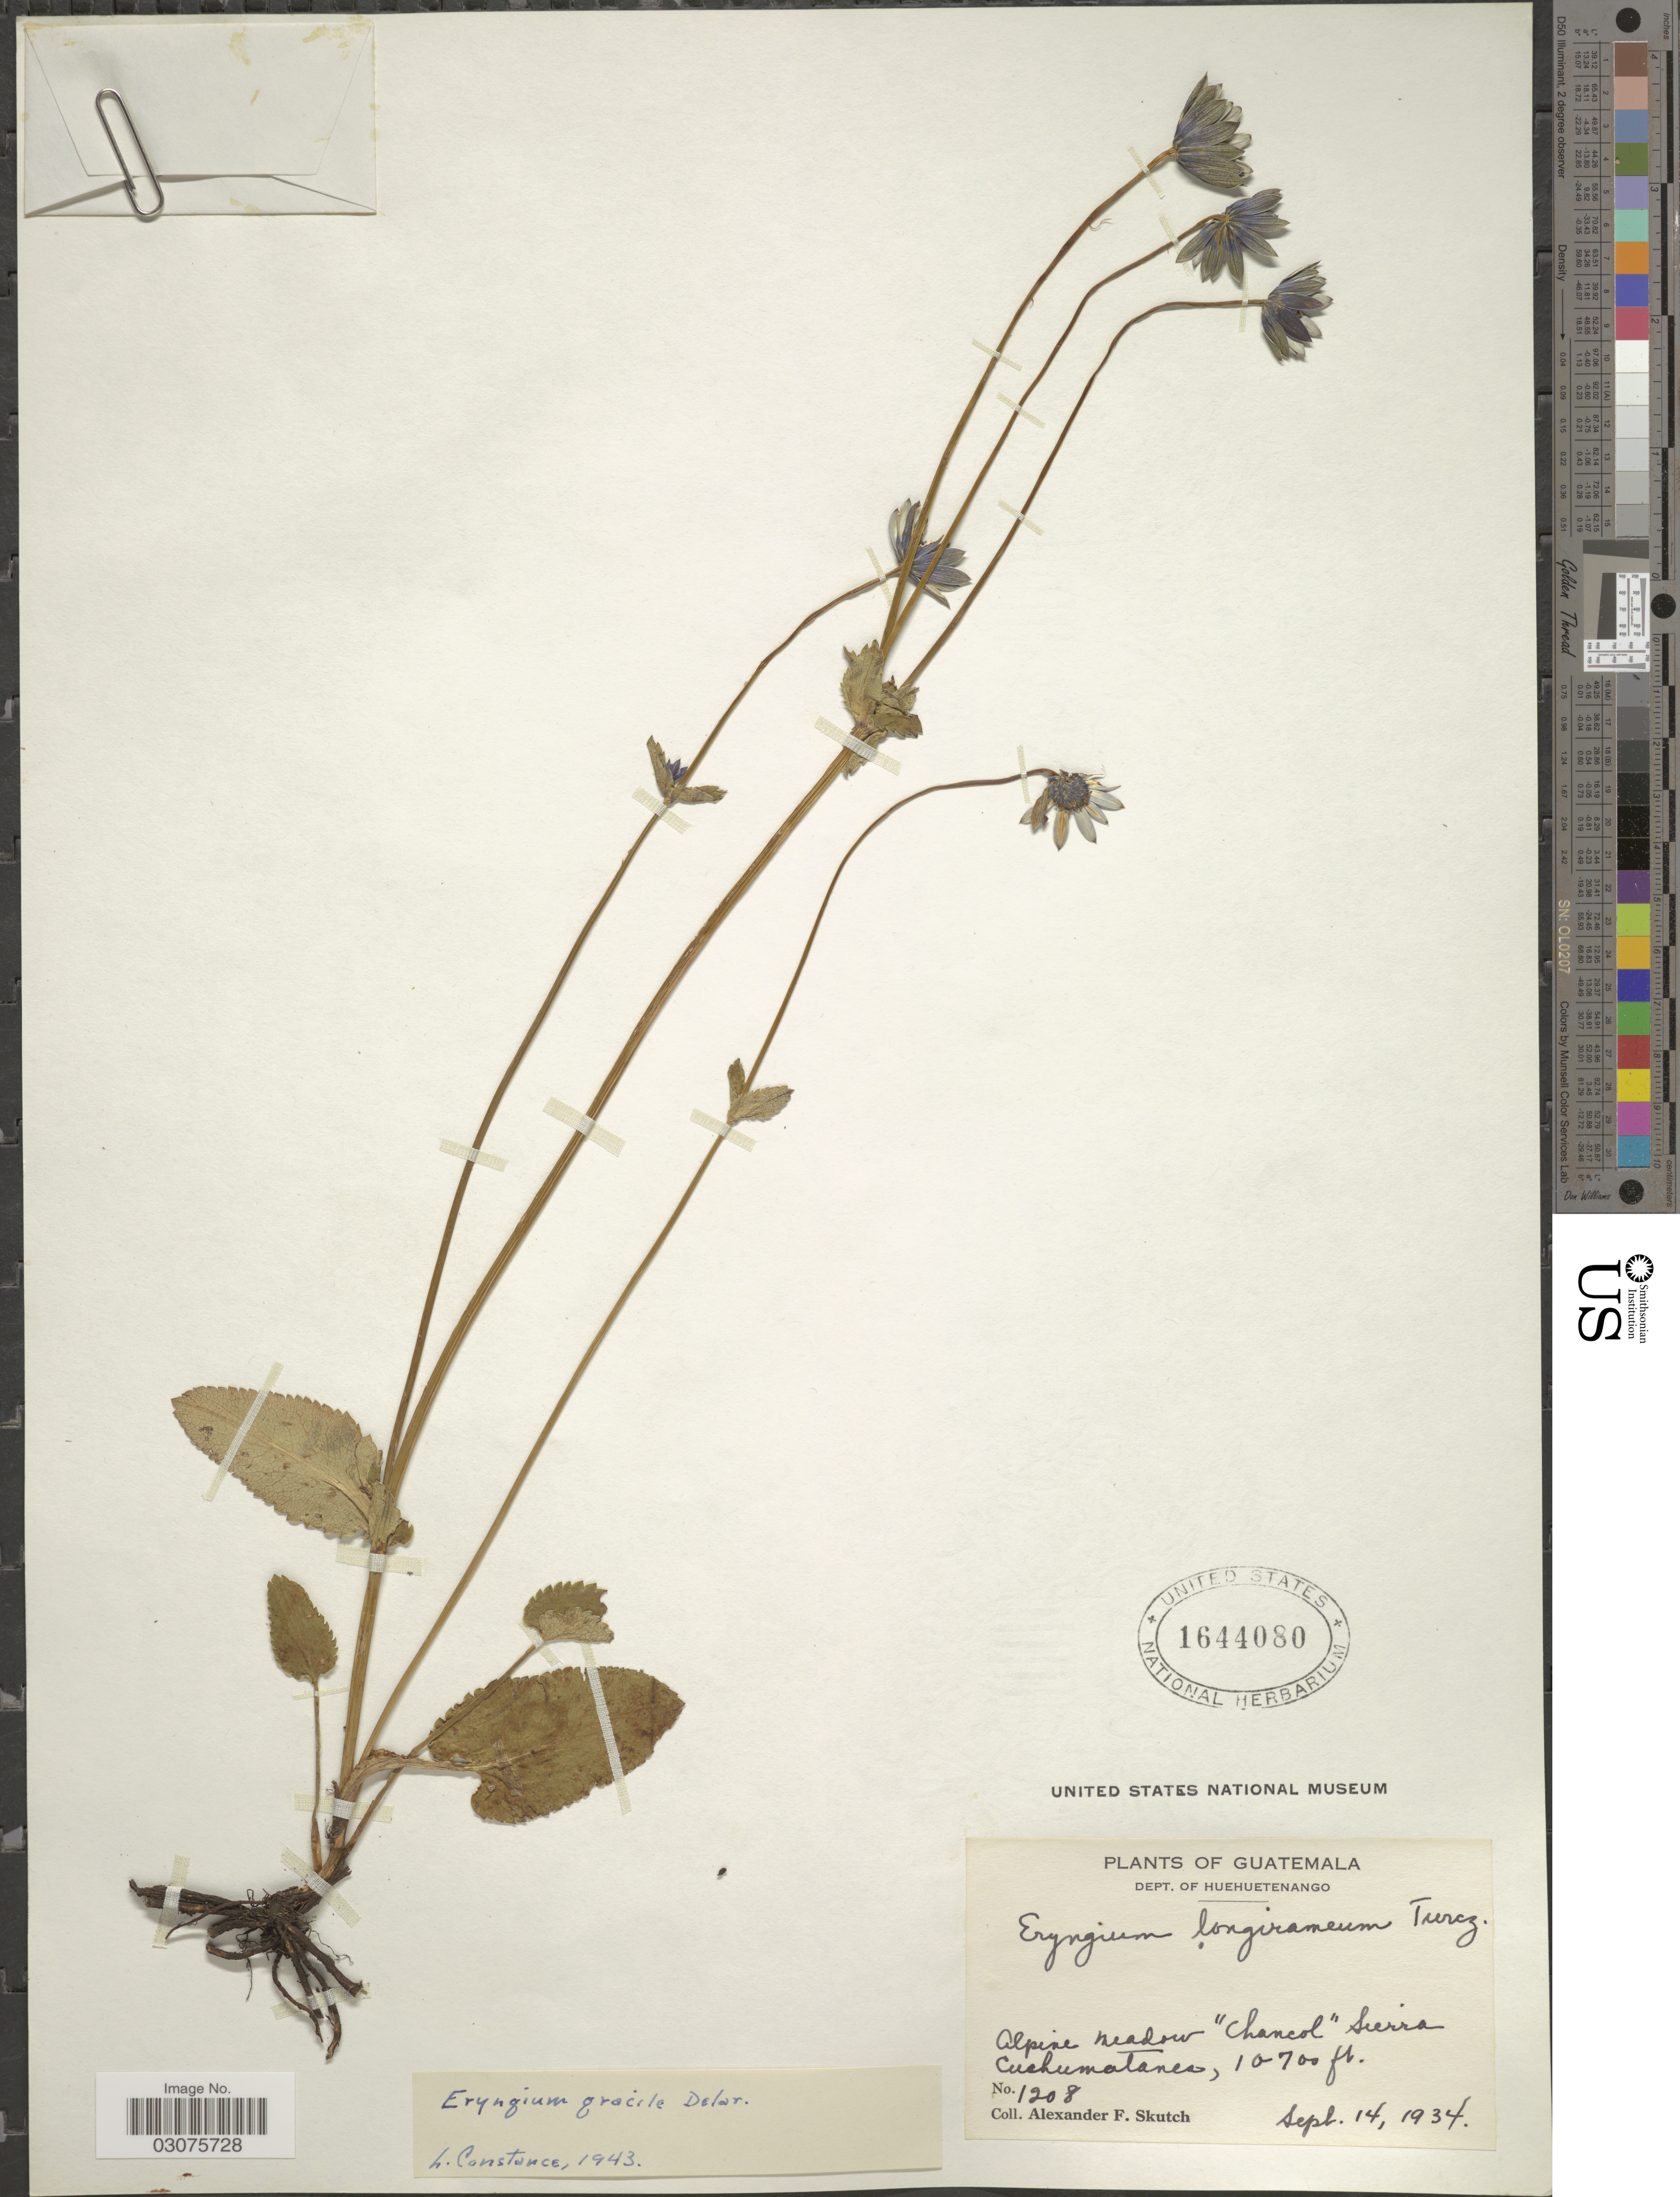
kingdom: Plantae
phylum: Tracheophyta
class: Magnoliopsida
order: Apiales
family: Apiaceae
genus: Eryngium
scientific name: Eryngium gracile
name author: F. Delaroche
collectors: A. F. Skutch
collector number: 1208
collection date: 1934-09-14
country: Guatemala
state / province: Huehuetenango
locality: Dept. of Huehuetenango. Alpine meadow "Chancol" Sierra Cuchumatanes.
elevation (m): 3261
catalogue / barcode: US 1644080